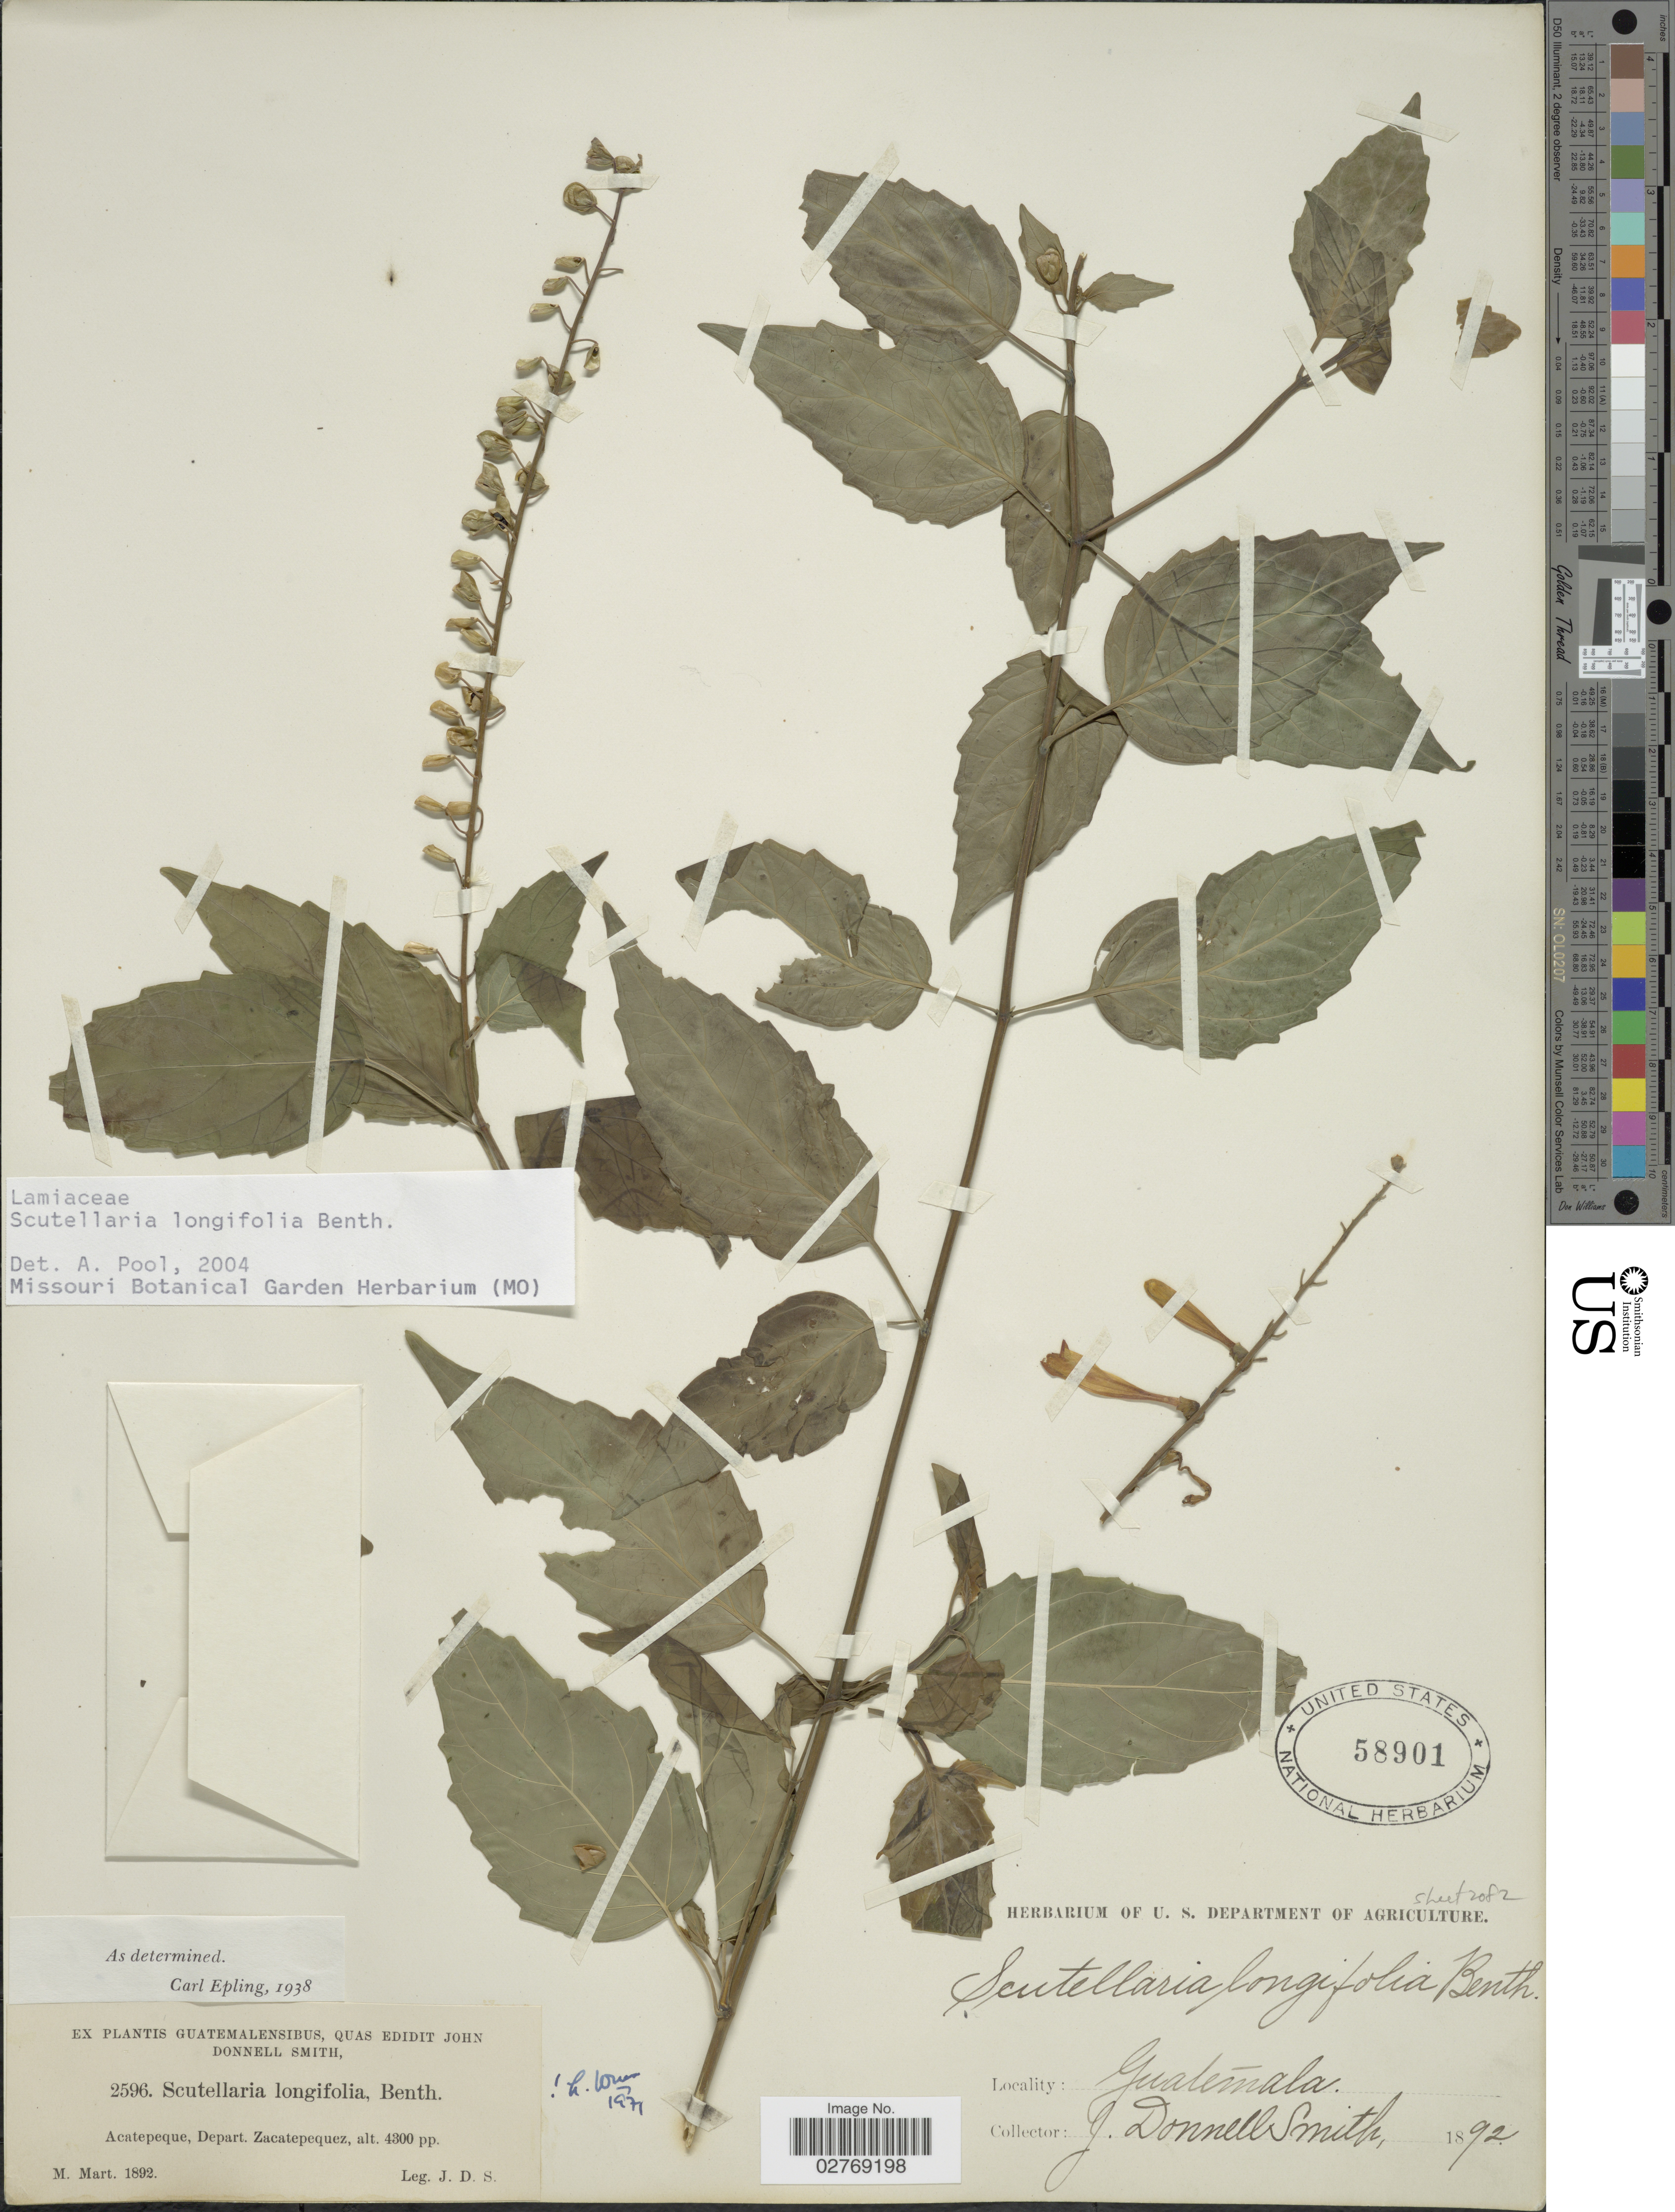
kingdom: Plantae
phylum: Tracheophyta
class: Magnoliopsida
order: Lamiales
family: Lamiaceae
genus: Scutellaria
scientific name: Scutellaria longifolia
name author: Donn. Sm.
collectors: J. Donnell Smith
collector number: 2596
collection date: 1892-03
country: Guatemala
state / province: Sacatepéquez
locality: Acatepeque, Depart. Zacatepequez.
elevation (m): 1311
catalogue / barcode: US 58901